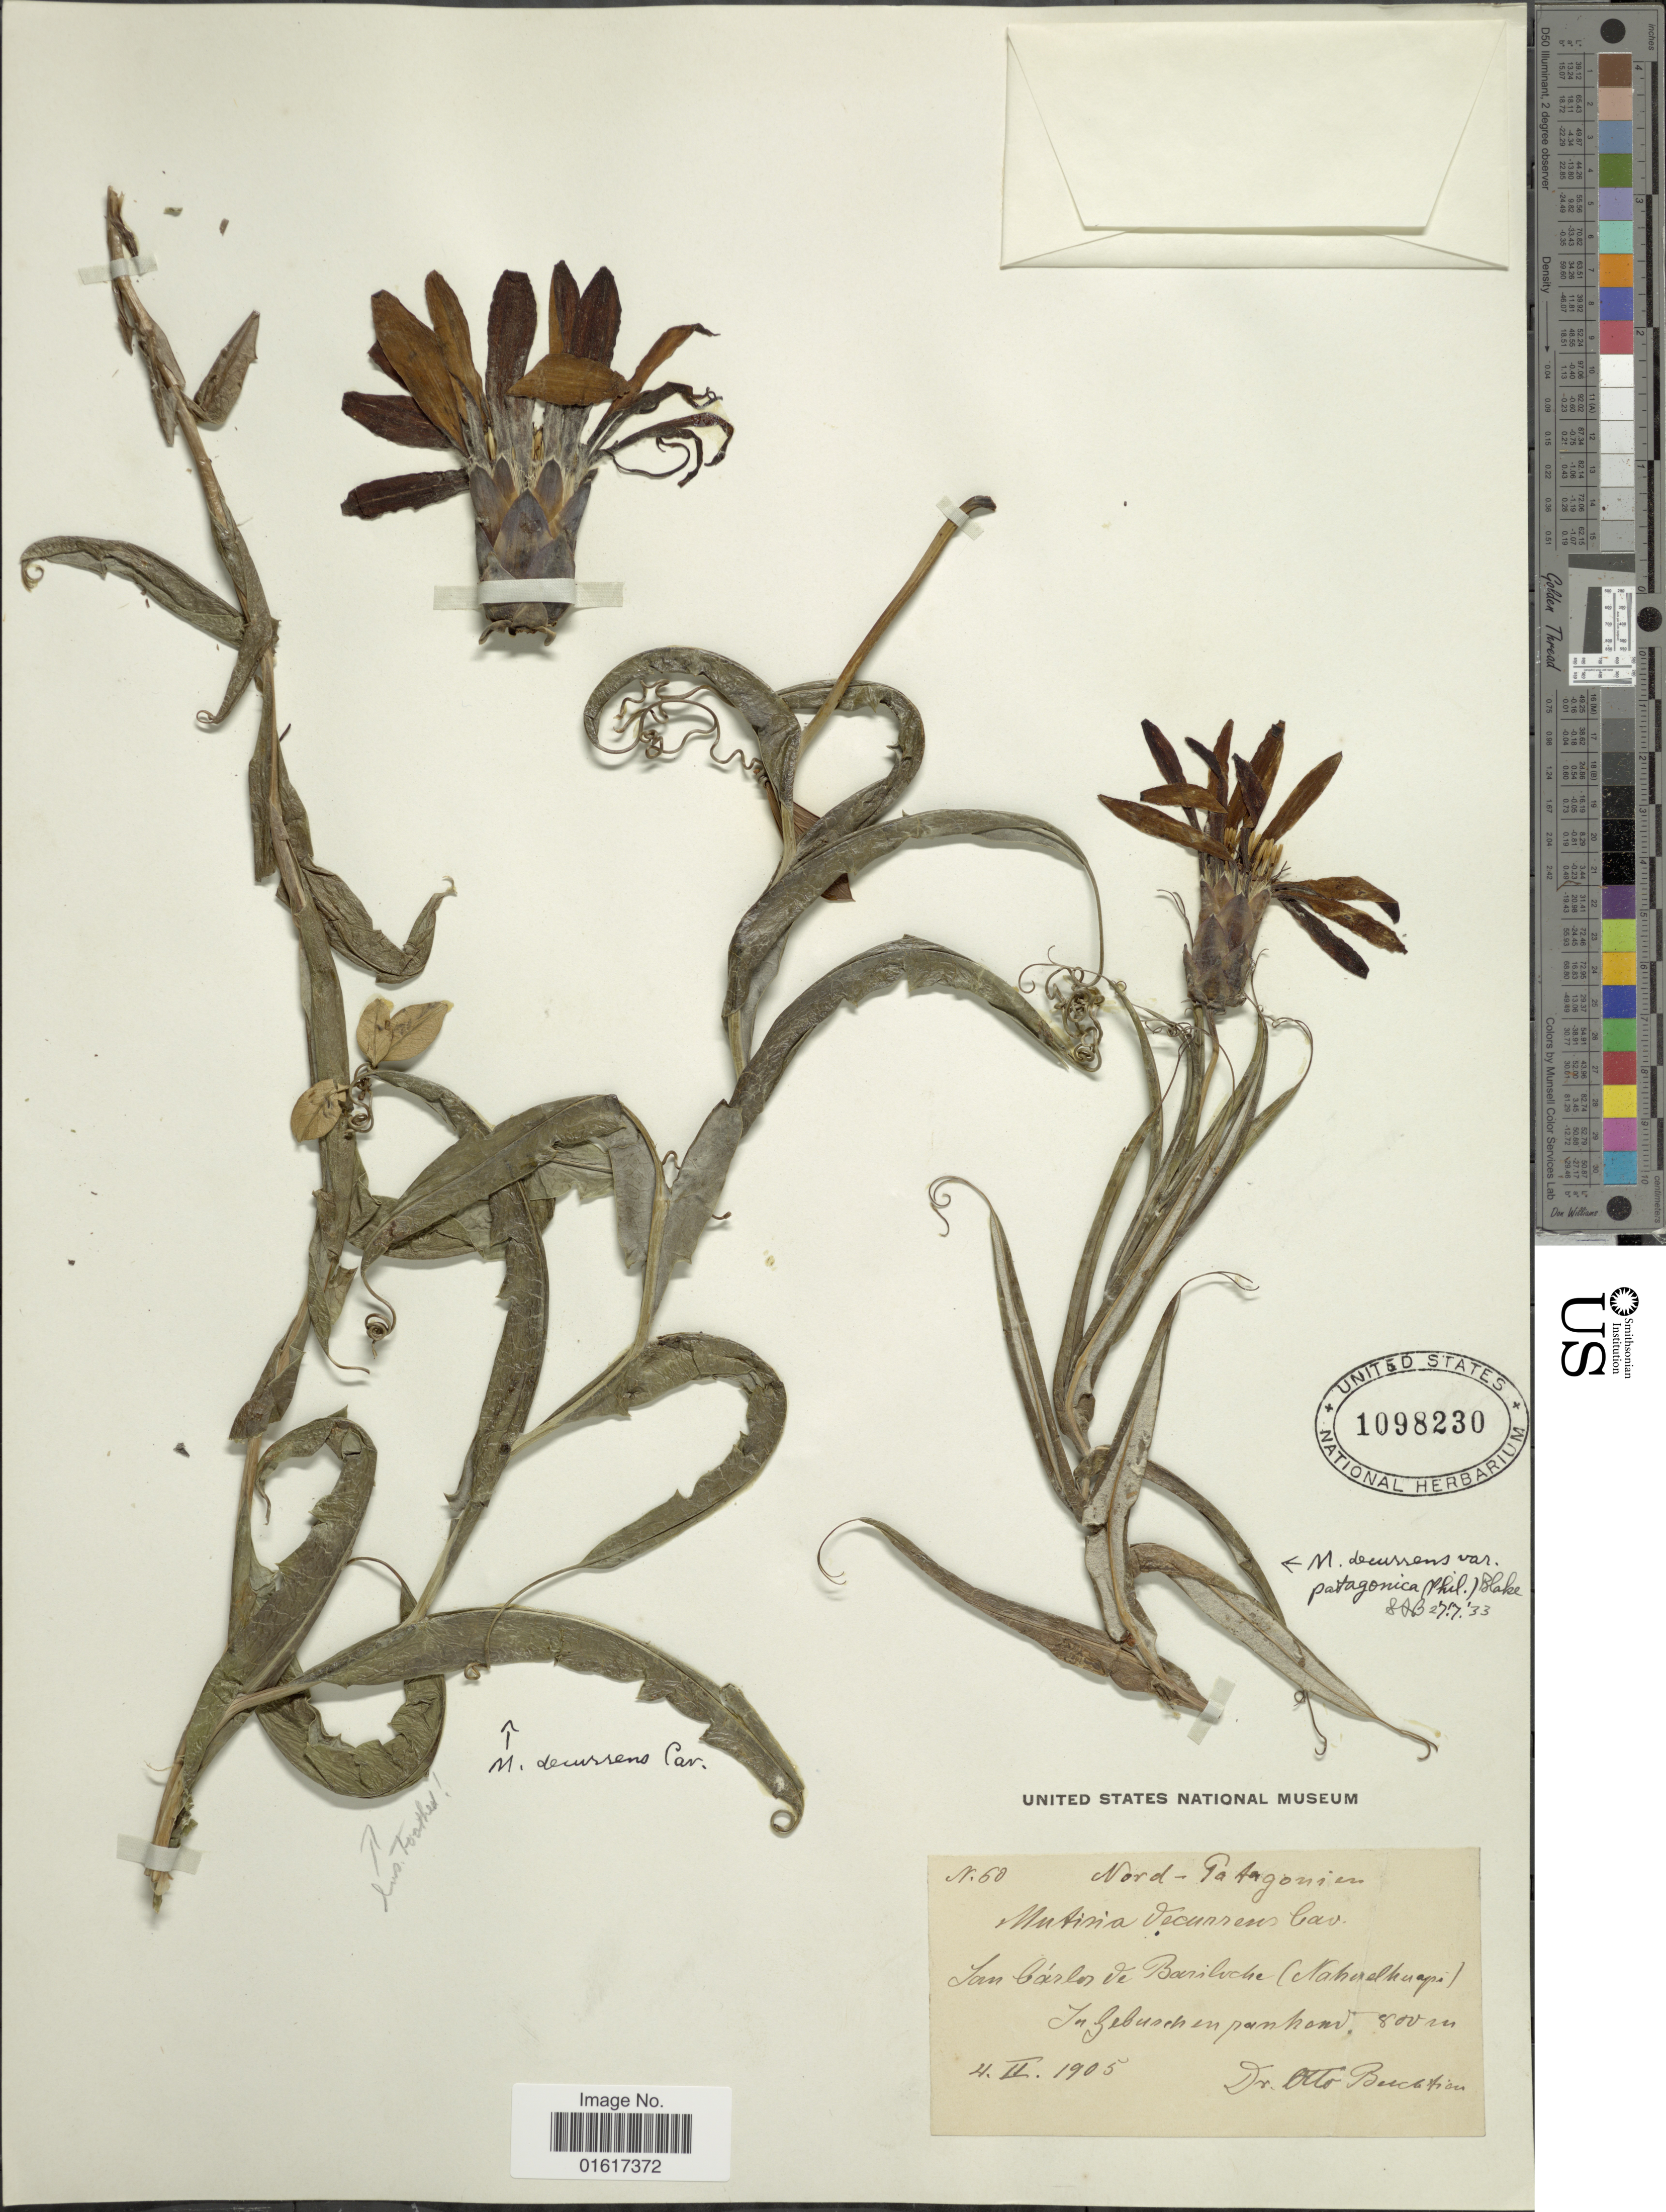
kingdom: Plantae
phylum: Tracheophyta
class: Magnoliopsida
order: Asterales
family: Asteraceae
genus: Mutisia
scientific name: Mutisia decurrens var. decurrens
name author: Cav.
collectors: O. Buchtien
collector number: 60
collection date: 1905-02-04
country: Argentina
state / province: Río Negro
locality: Nord - Patagonien. San Cárlos de Bariloche (Nahuelhuapi)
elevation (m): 800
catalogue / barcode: US 1098230